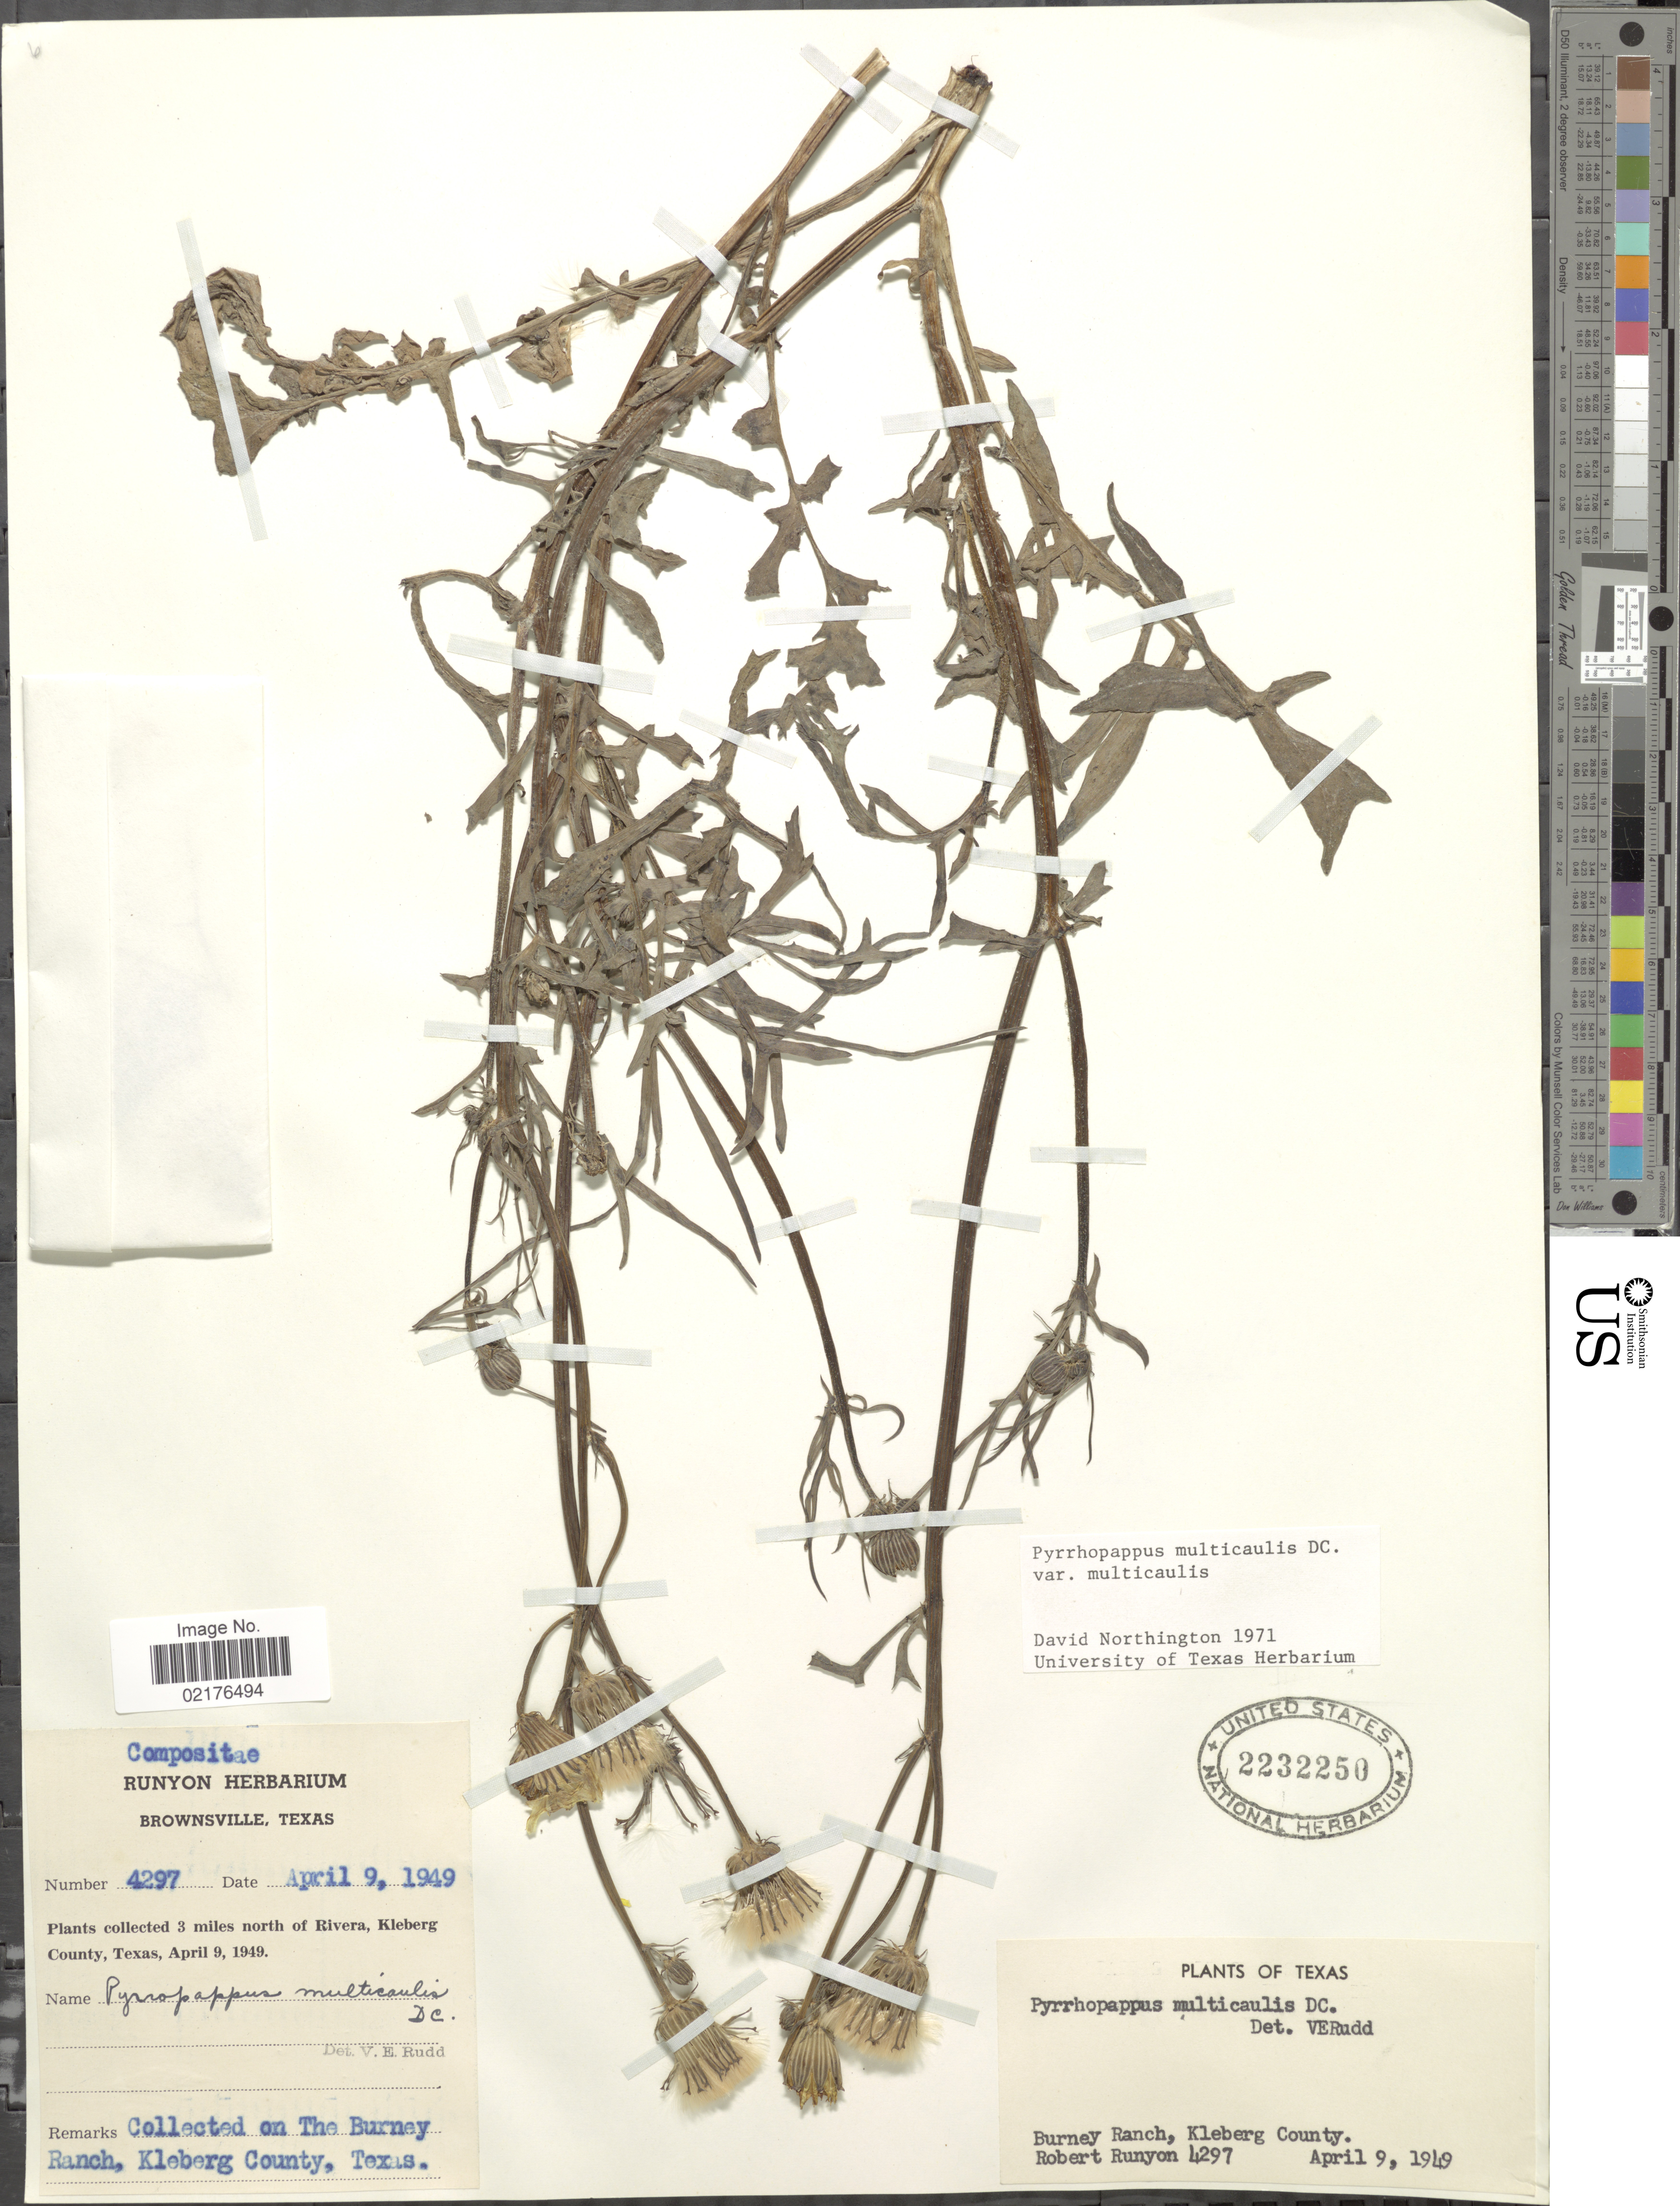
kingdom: Plantae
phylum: Tracheophyta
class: Magnoliopsida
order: Asterales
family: Asteraceae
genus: Pyrrhopappus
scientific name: Pyrrhopappus pauciflorus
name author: (D. Don) DC.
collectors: R. Runyon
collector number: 4297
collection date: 1949-04-09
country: United States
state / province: Texas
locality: Burney Ranch, Kleberg County, 3 miles north of Rivera, Kleberg County, Texas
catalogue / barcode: US 2232250